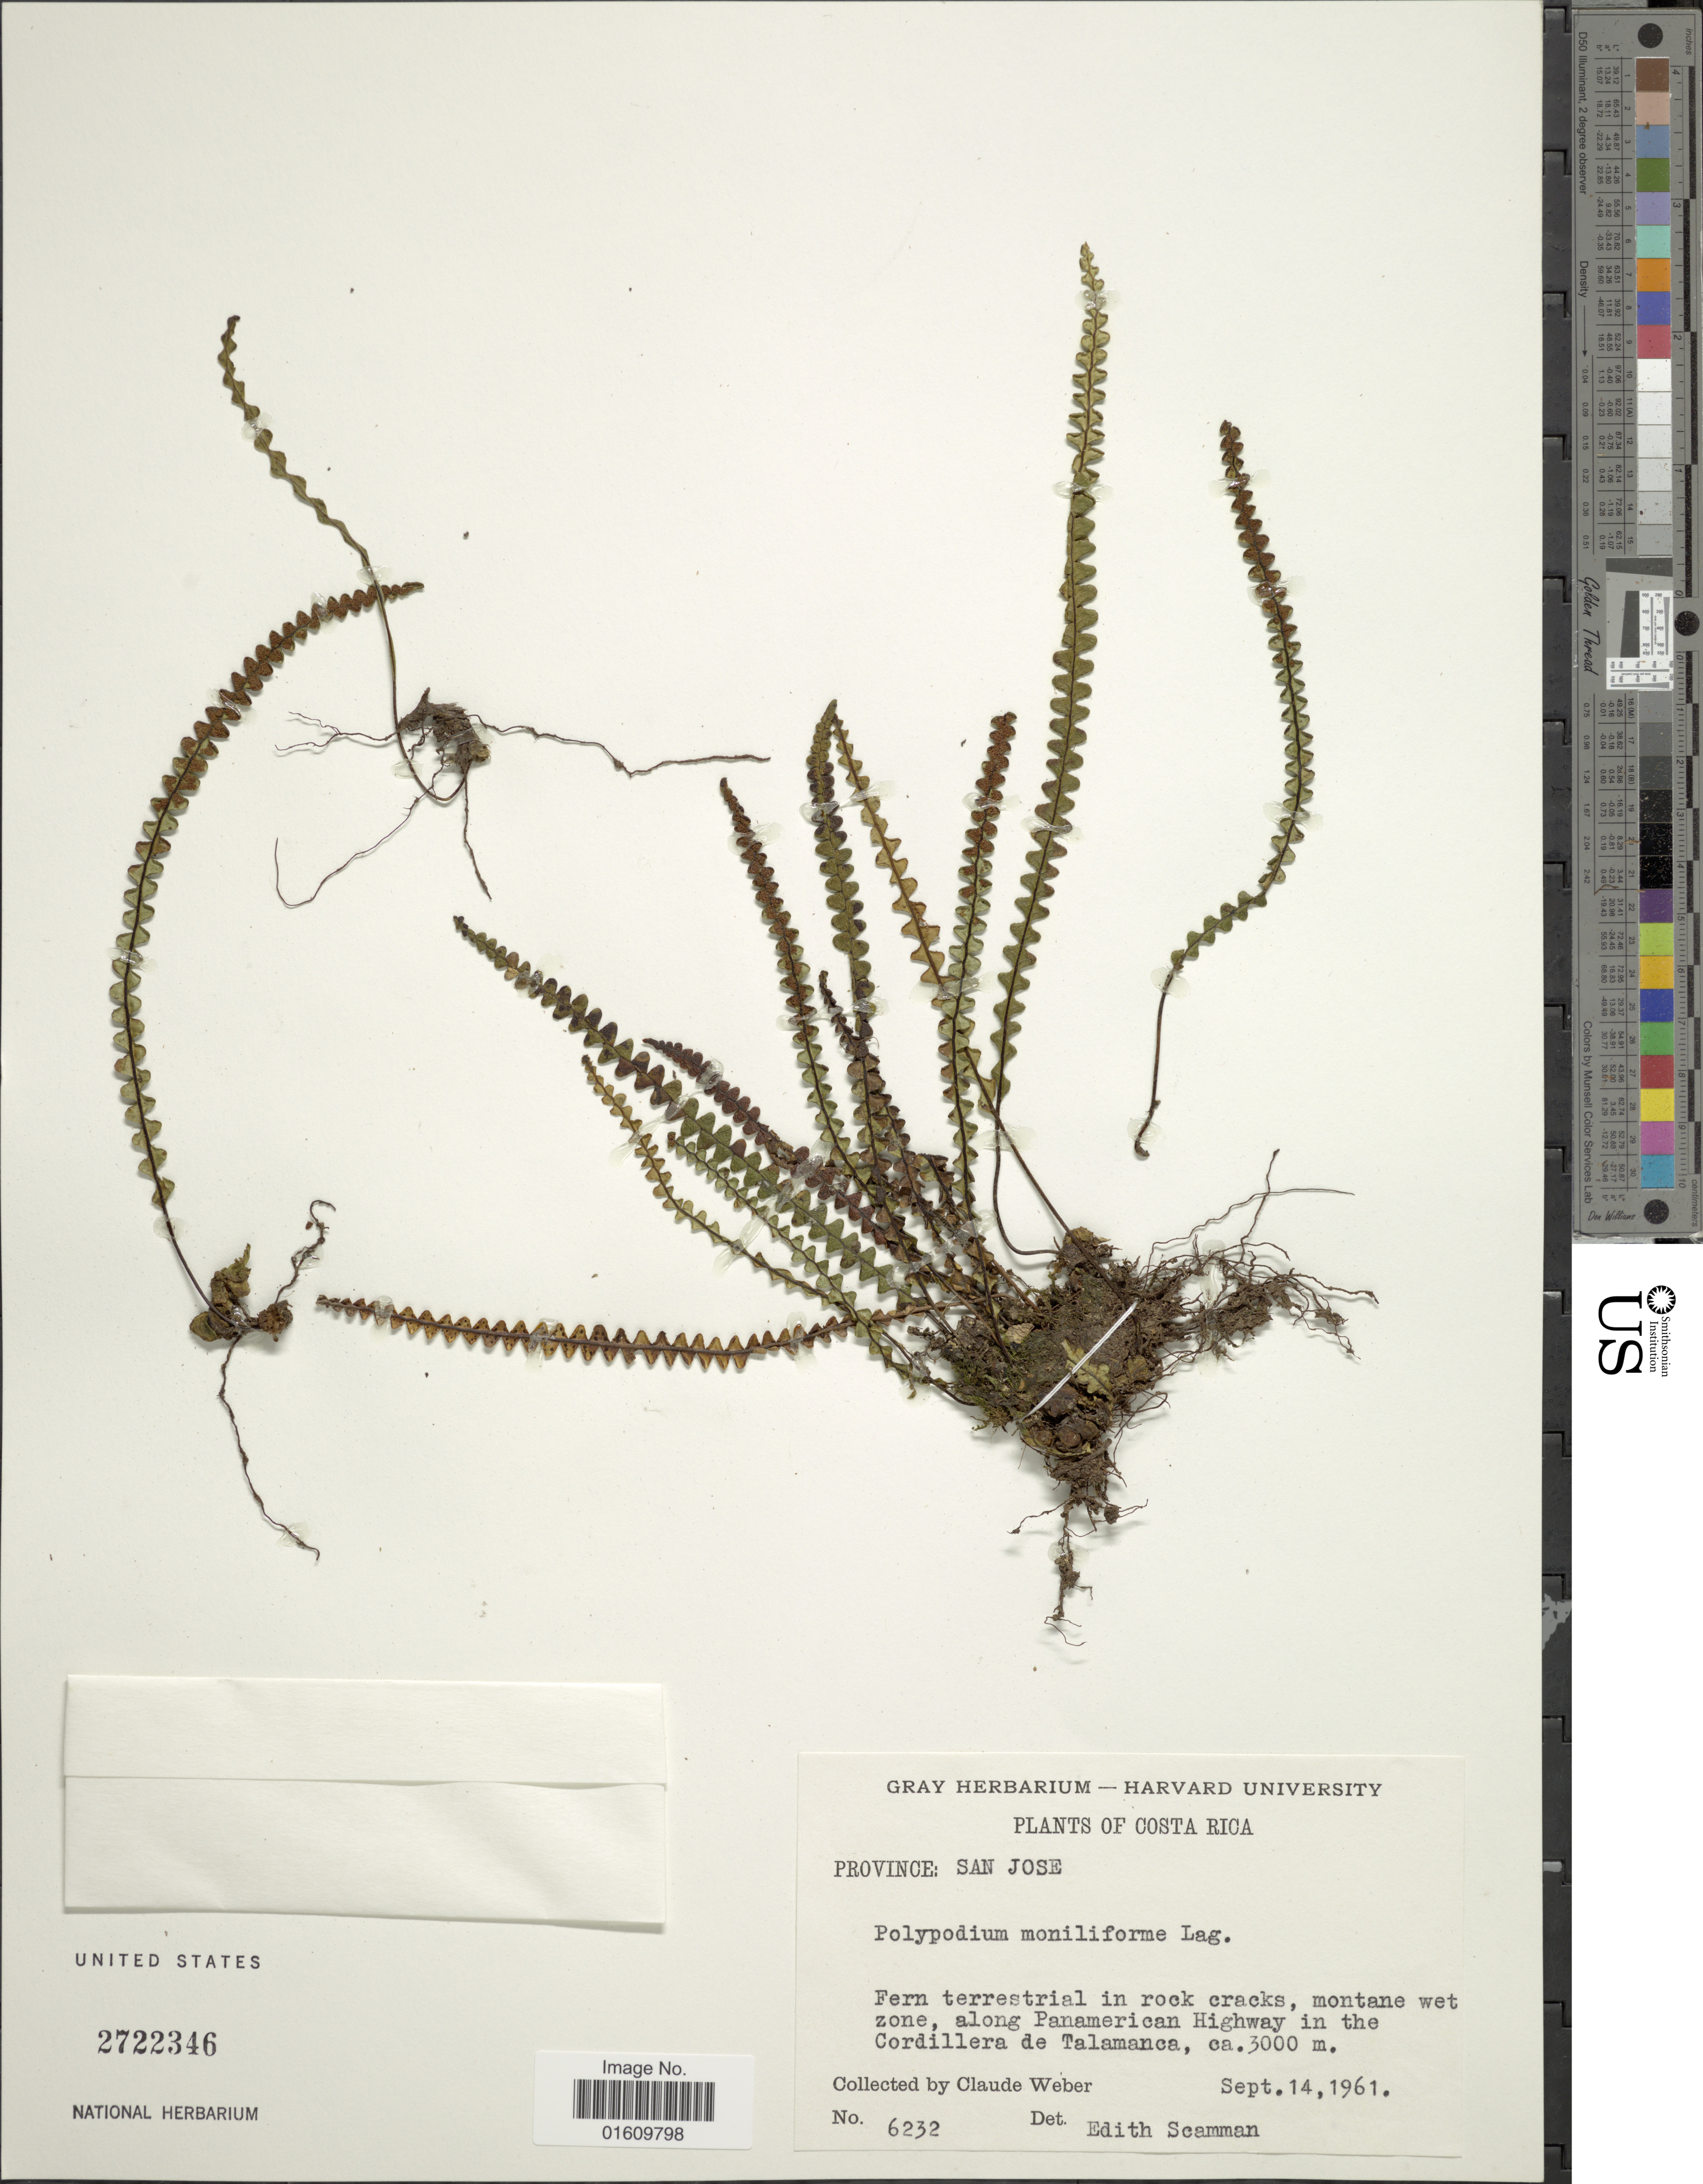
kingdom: Plantae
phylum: Tracheophyta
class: Polypodiopsida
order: Polypodiales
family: Polypodiaceae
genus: Melpomene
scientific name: Melpomene moniliformis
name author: (Lag. ex Sw.) A.R. Sm. & R.C. Moran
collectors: C. Weber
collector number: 6232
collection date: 1961-09-14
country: Costa Rica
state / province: San José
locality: Along Panamerican Hughway in the Cordillera de Talamanca.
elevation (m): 3000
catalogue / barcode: US 2722346